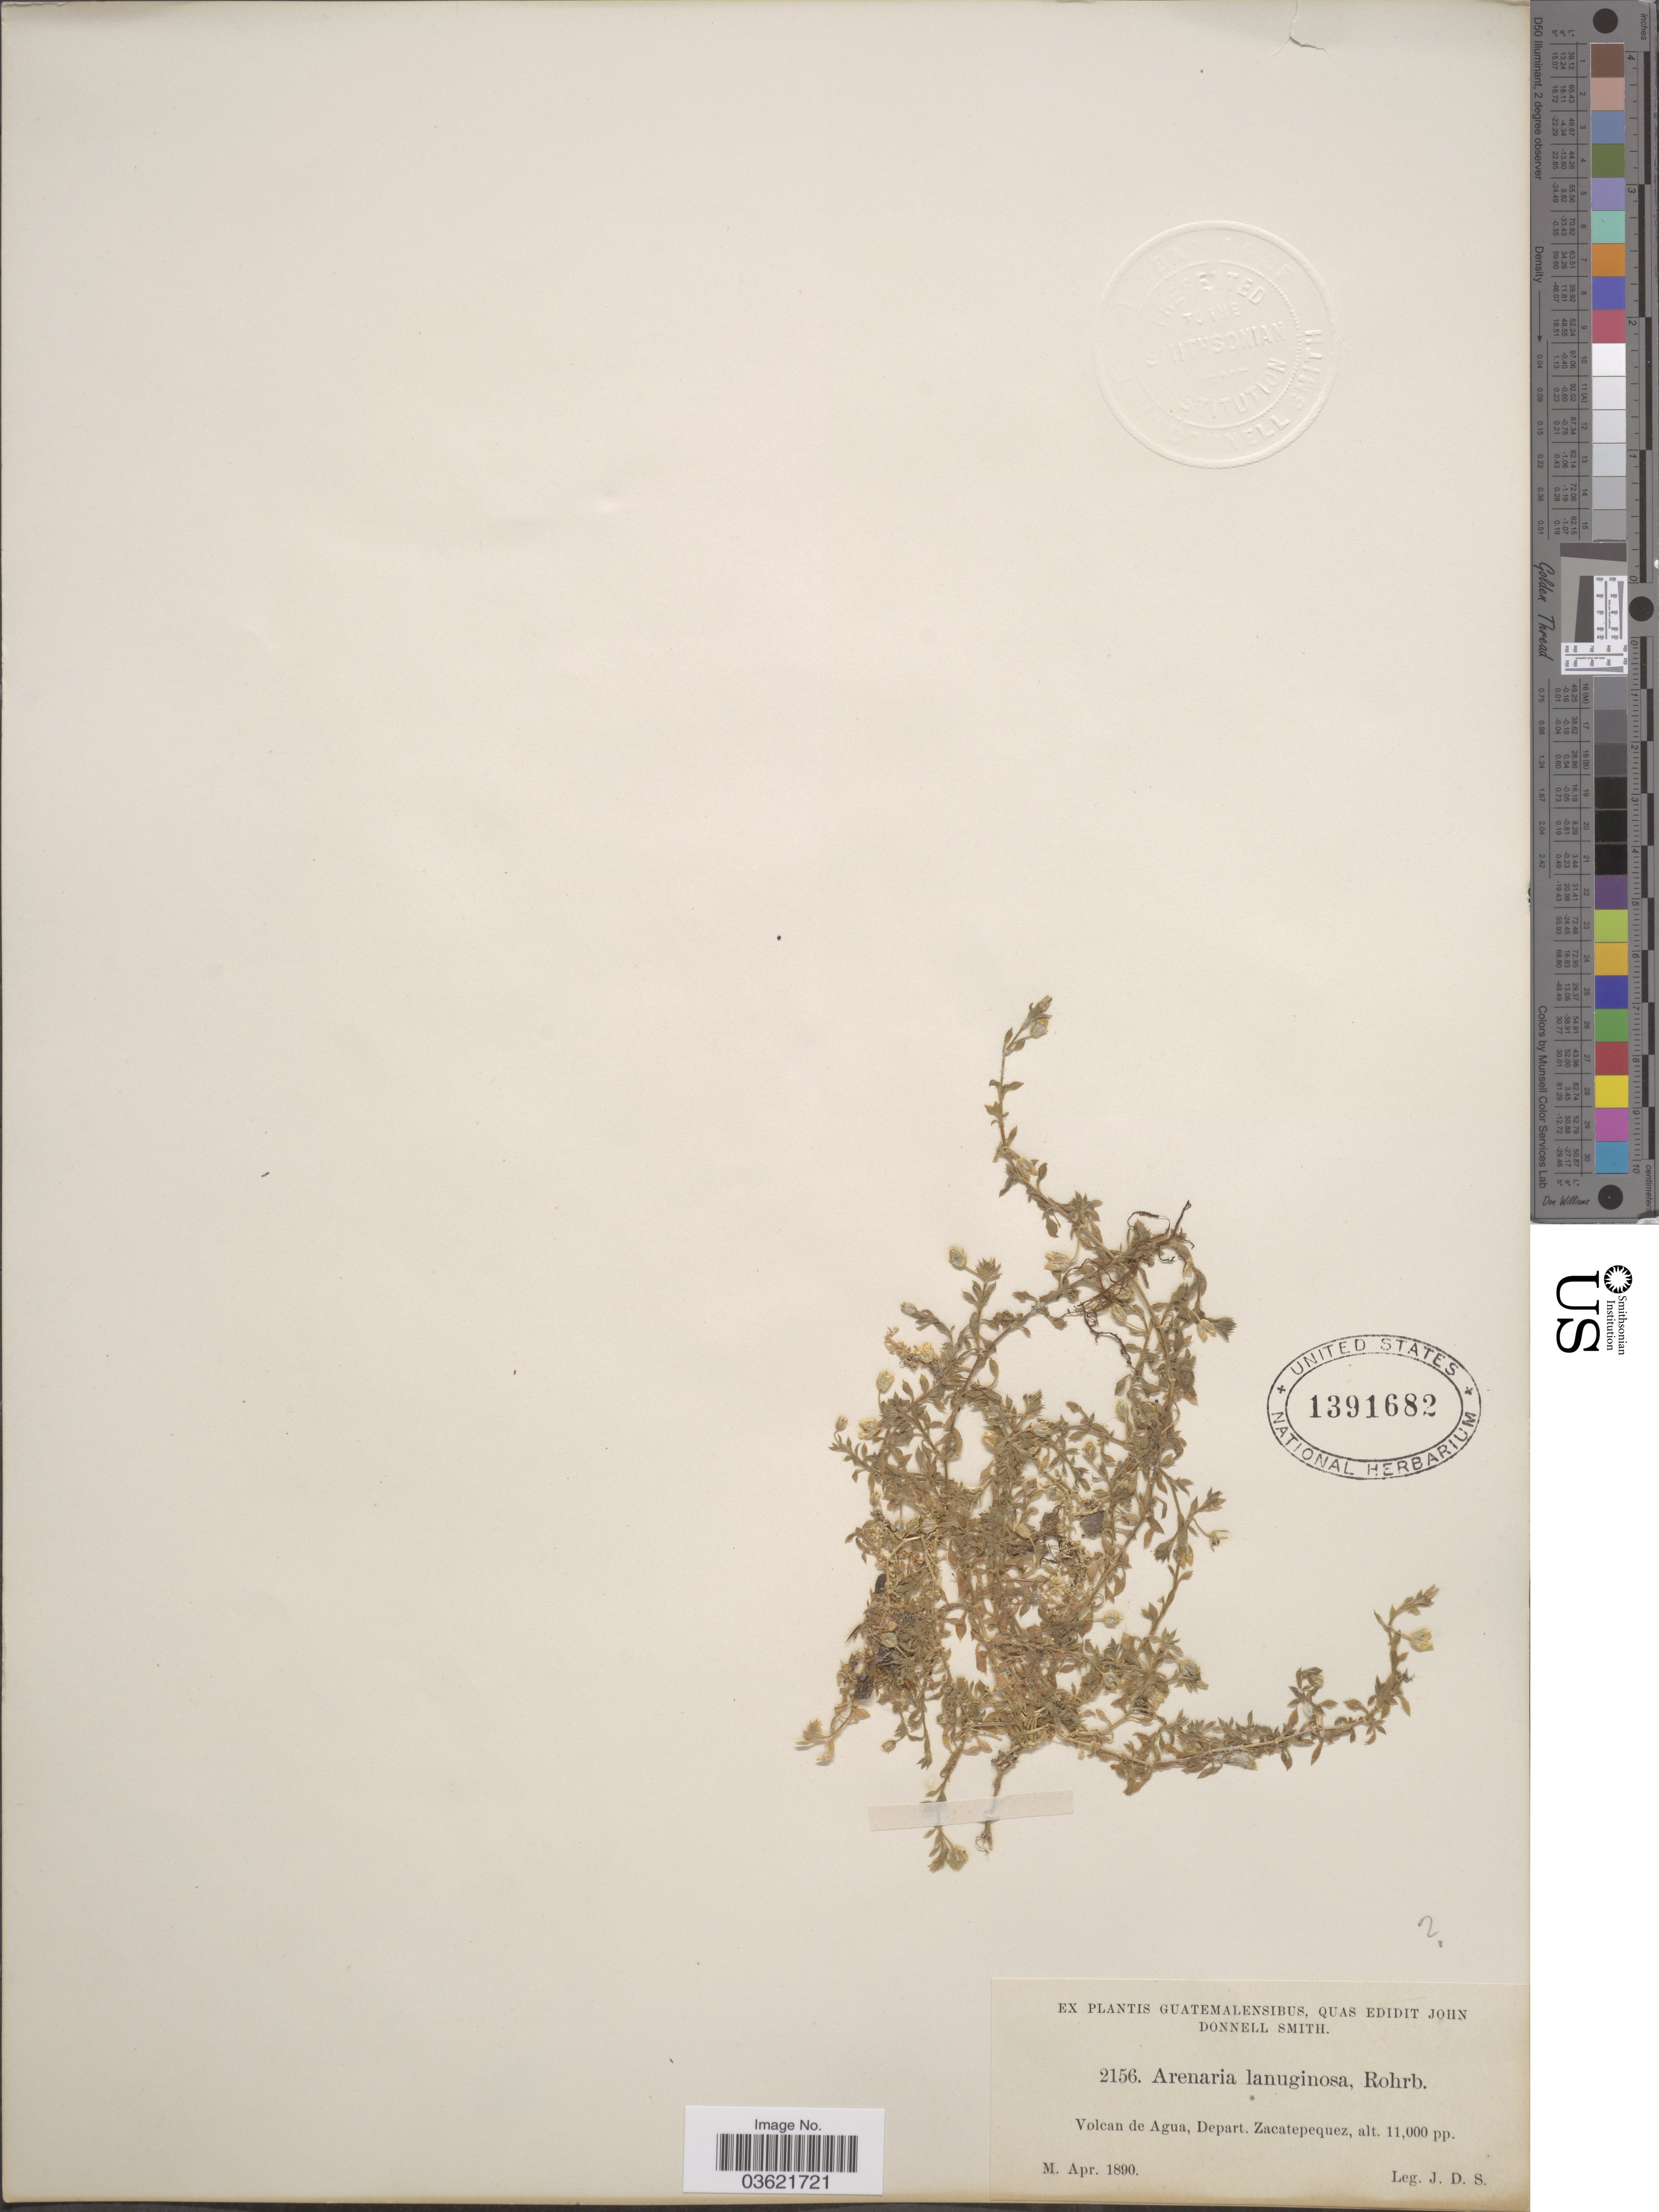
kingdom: Plantae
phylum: Tracheophyta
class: Magnoliopsida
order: Caryophyllales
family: Caryophyllaceae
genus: Arenaria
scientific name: Arenaria sp.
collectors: J. Donnell Smith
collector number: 2156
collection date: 1890-04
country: Guatemala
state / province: Sacatepéquez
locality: Volcan de Agua, Depart. Zacatepequez.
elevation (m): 3353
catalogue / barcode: US 1391682